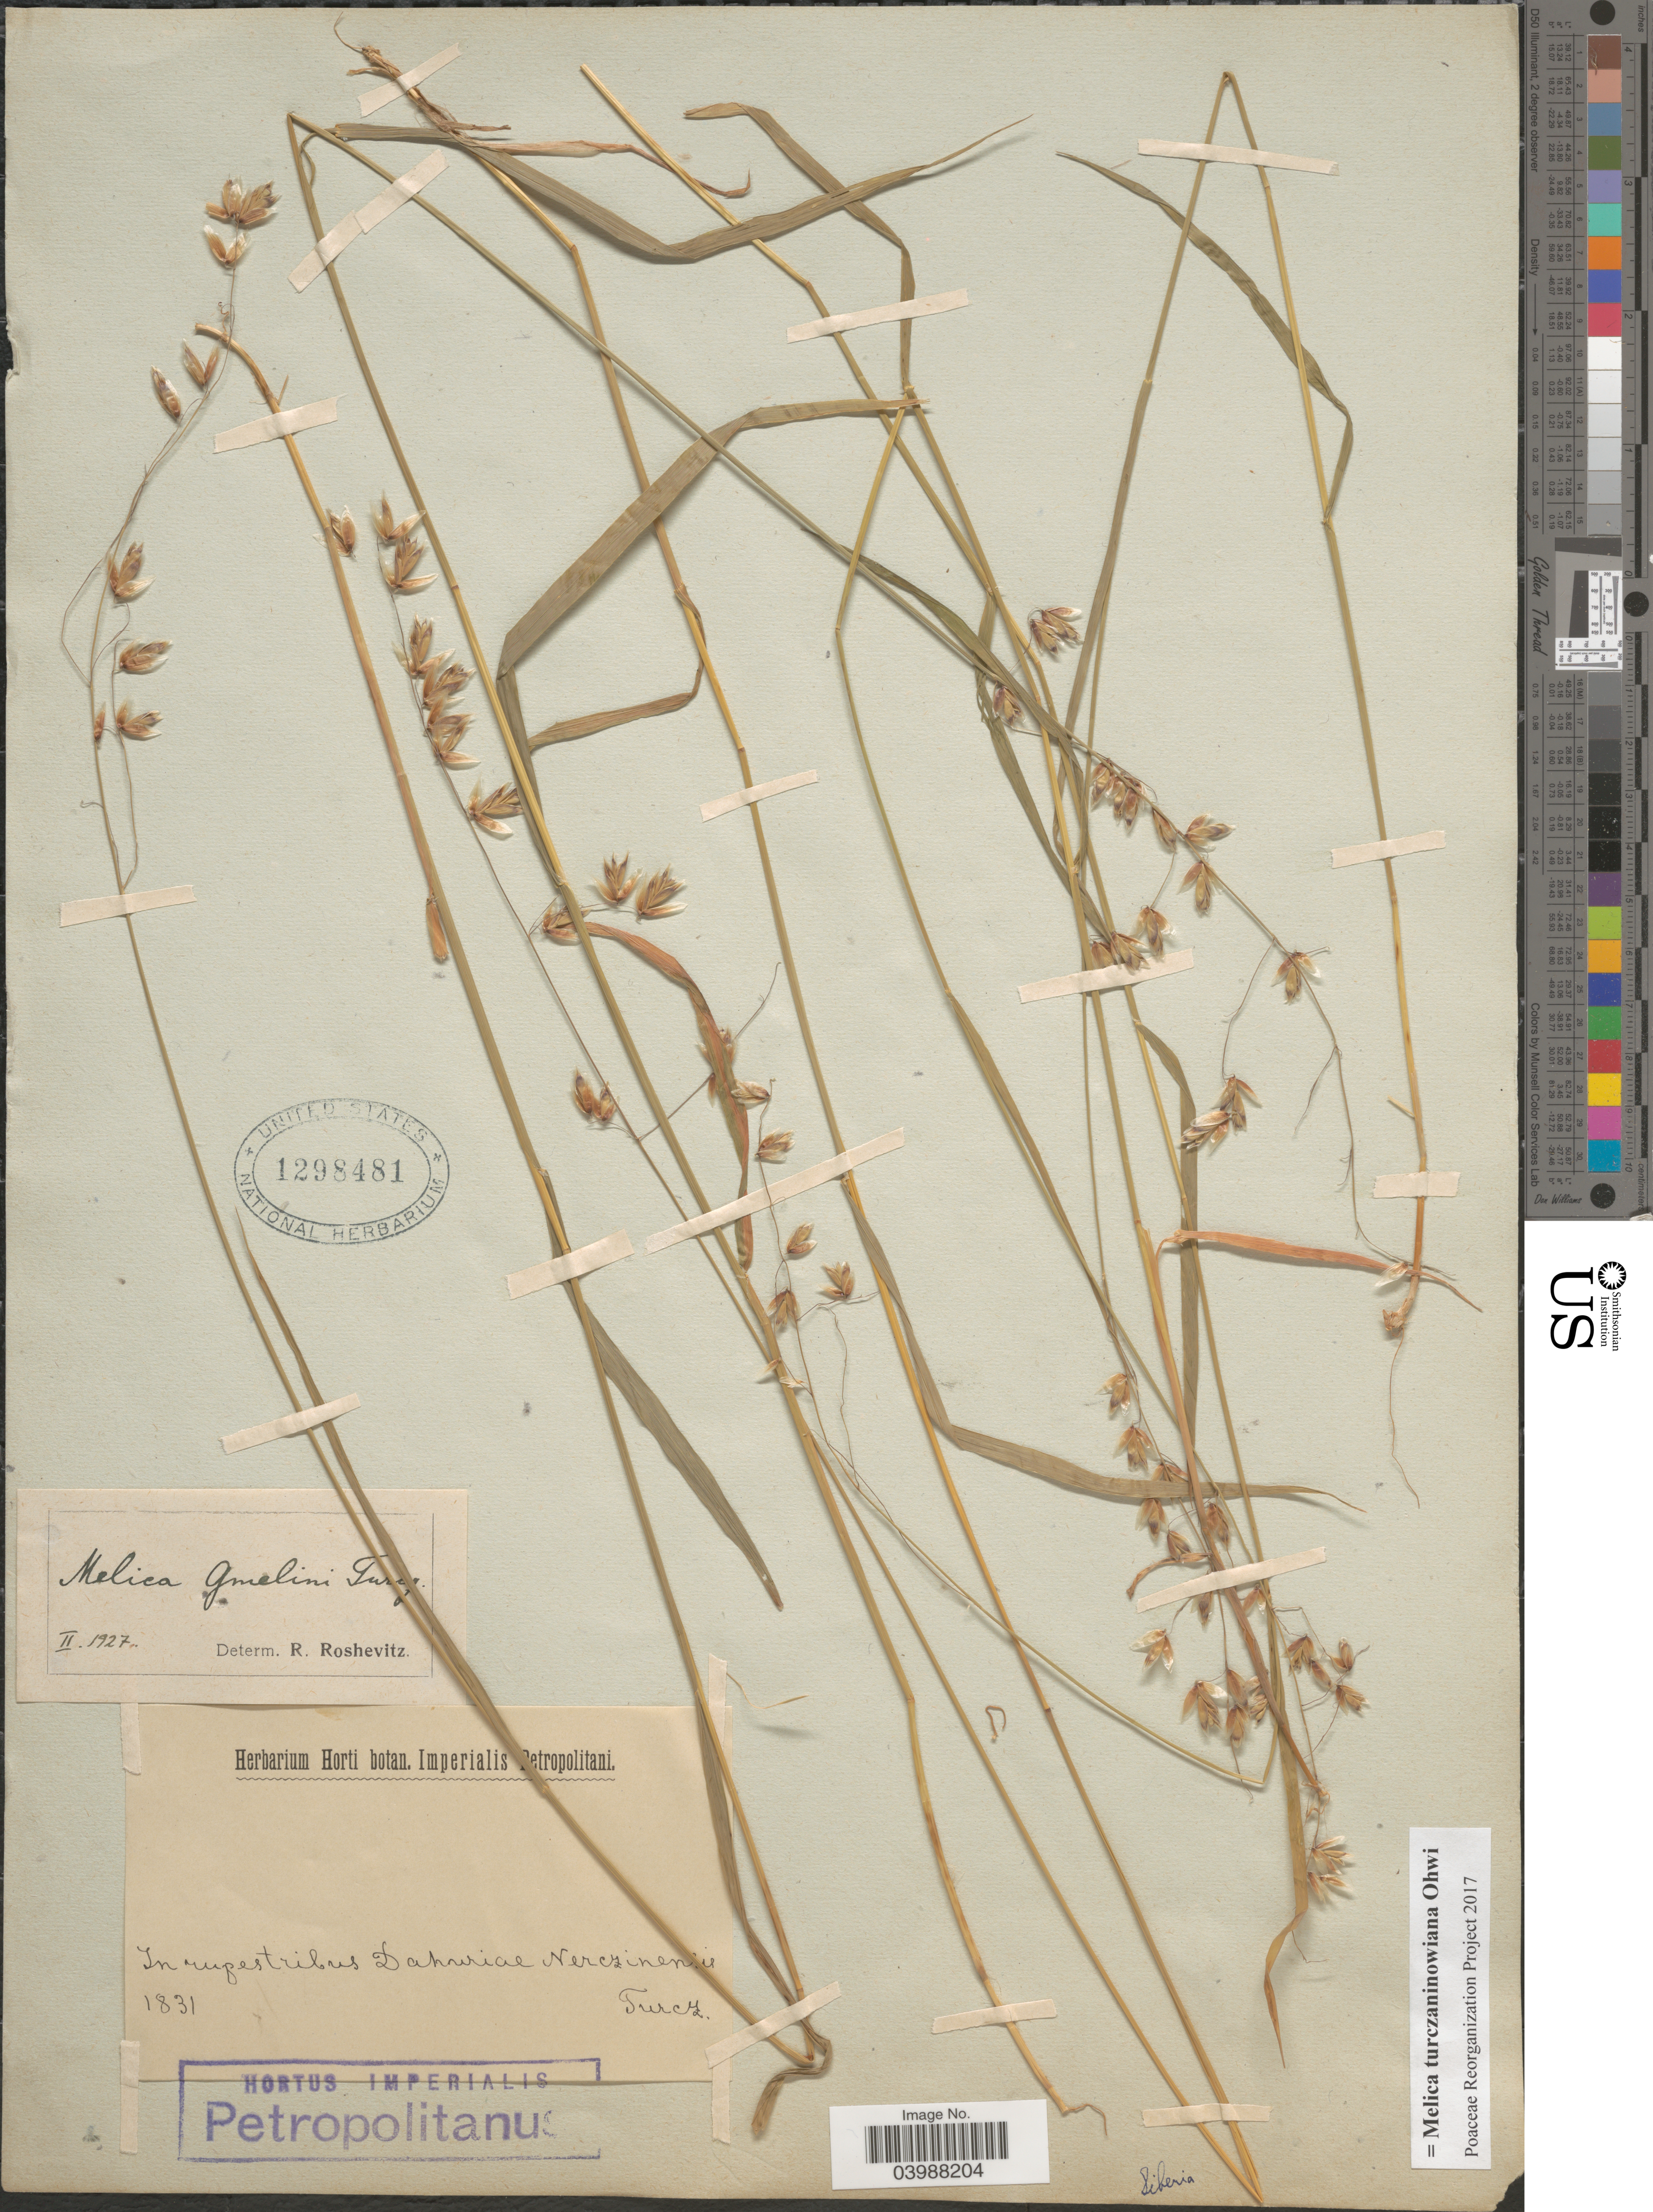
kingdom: Plantae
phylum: Tracheophyta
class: Liliopsida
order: Poales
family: Poaceae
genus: Melica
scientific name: Melica turczaninowiana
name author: Ohwi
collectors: Turcz.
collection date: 1831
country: Russian Federation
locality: In rupestribus Dahuriae Nerczinensis.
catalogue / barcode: US 1298481